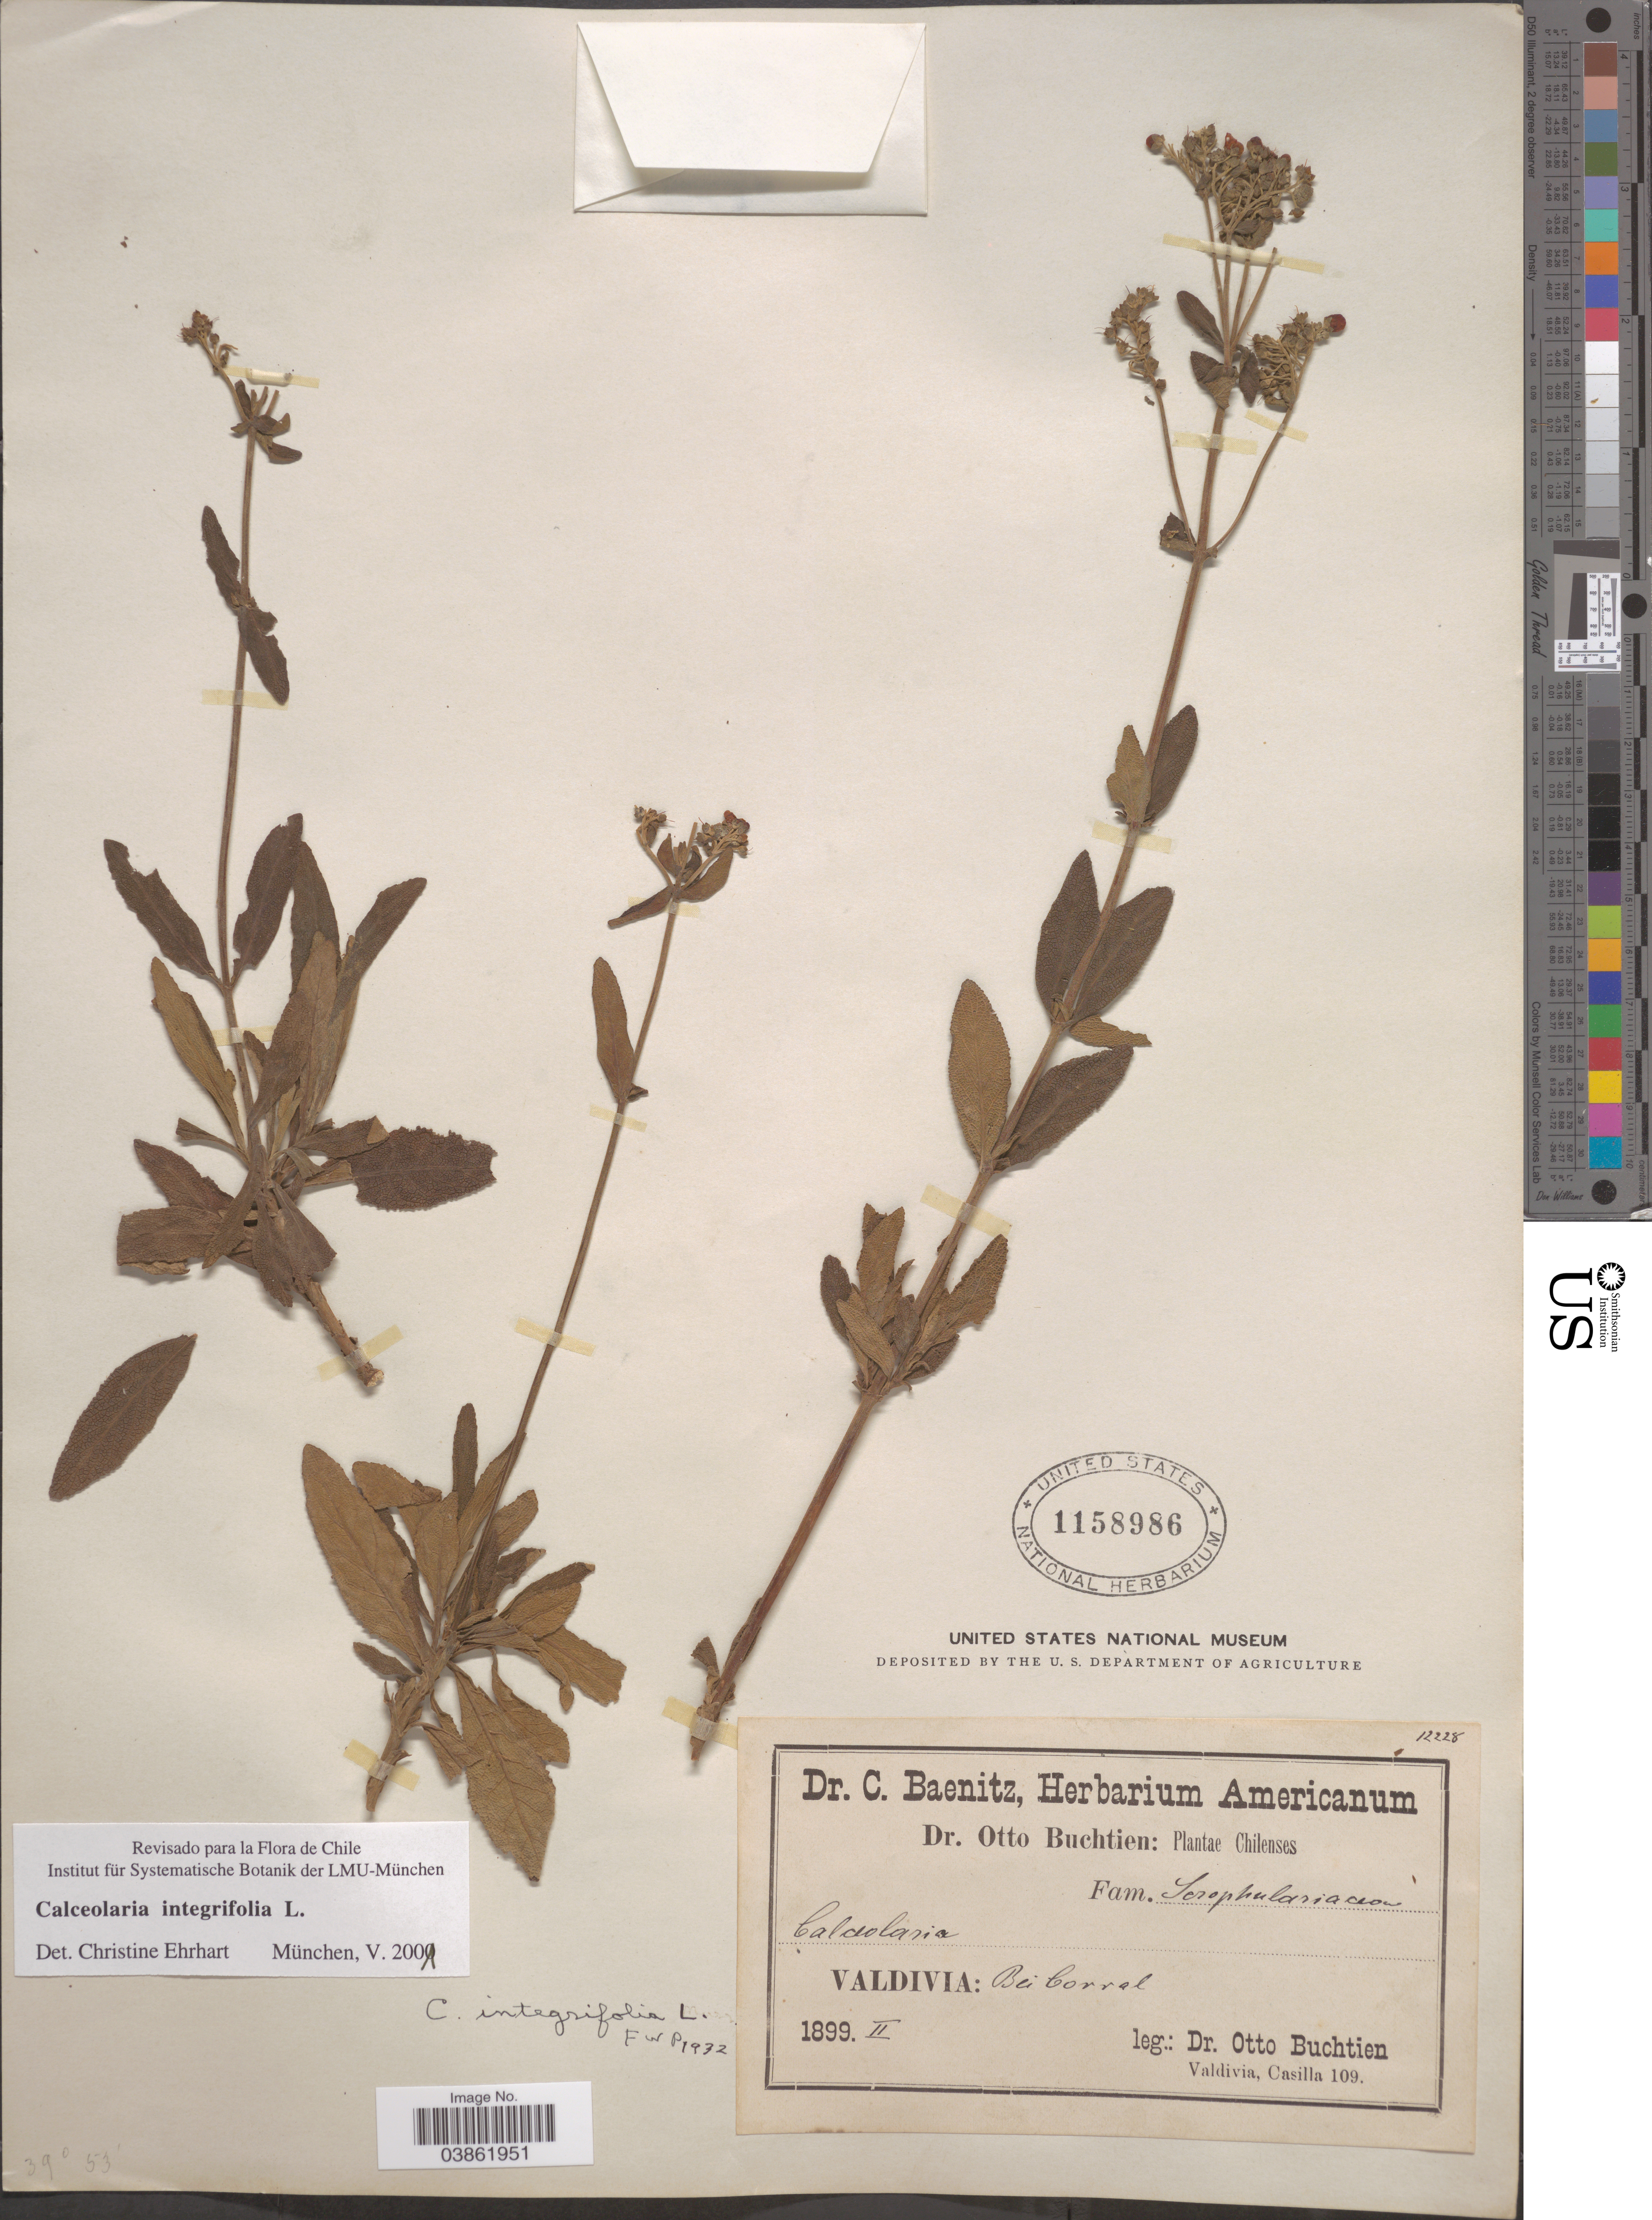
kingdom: Plantae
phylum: Tracheophyta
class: Magnoliopsida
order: Lamiales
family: Calceolariaceae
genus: Calceolaria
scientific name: Calceolaria integrifolia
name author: L.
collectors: O. Buchtien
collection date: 1899-02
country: Chile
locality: Valdivia: Bei Corral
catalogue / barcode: US 1158986